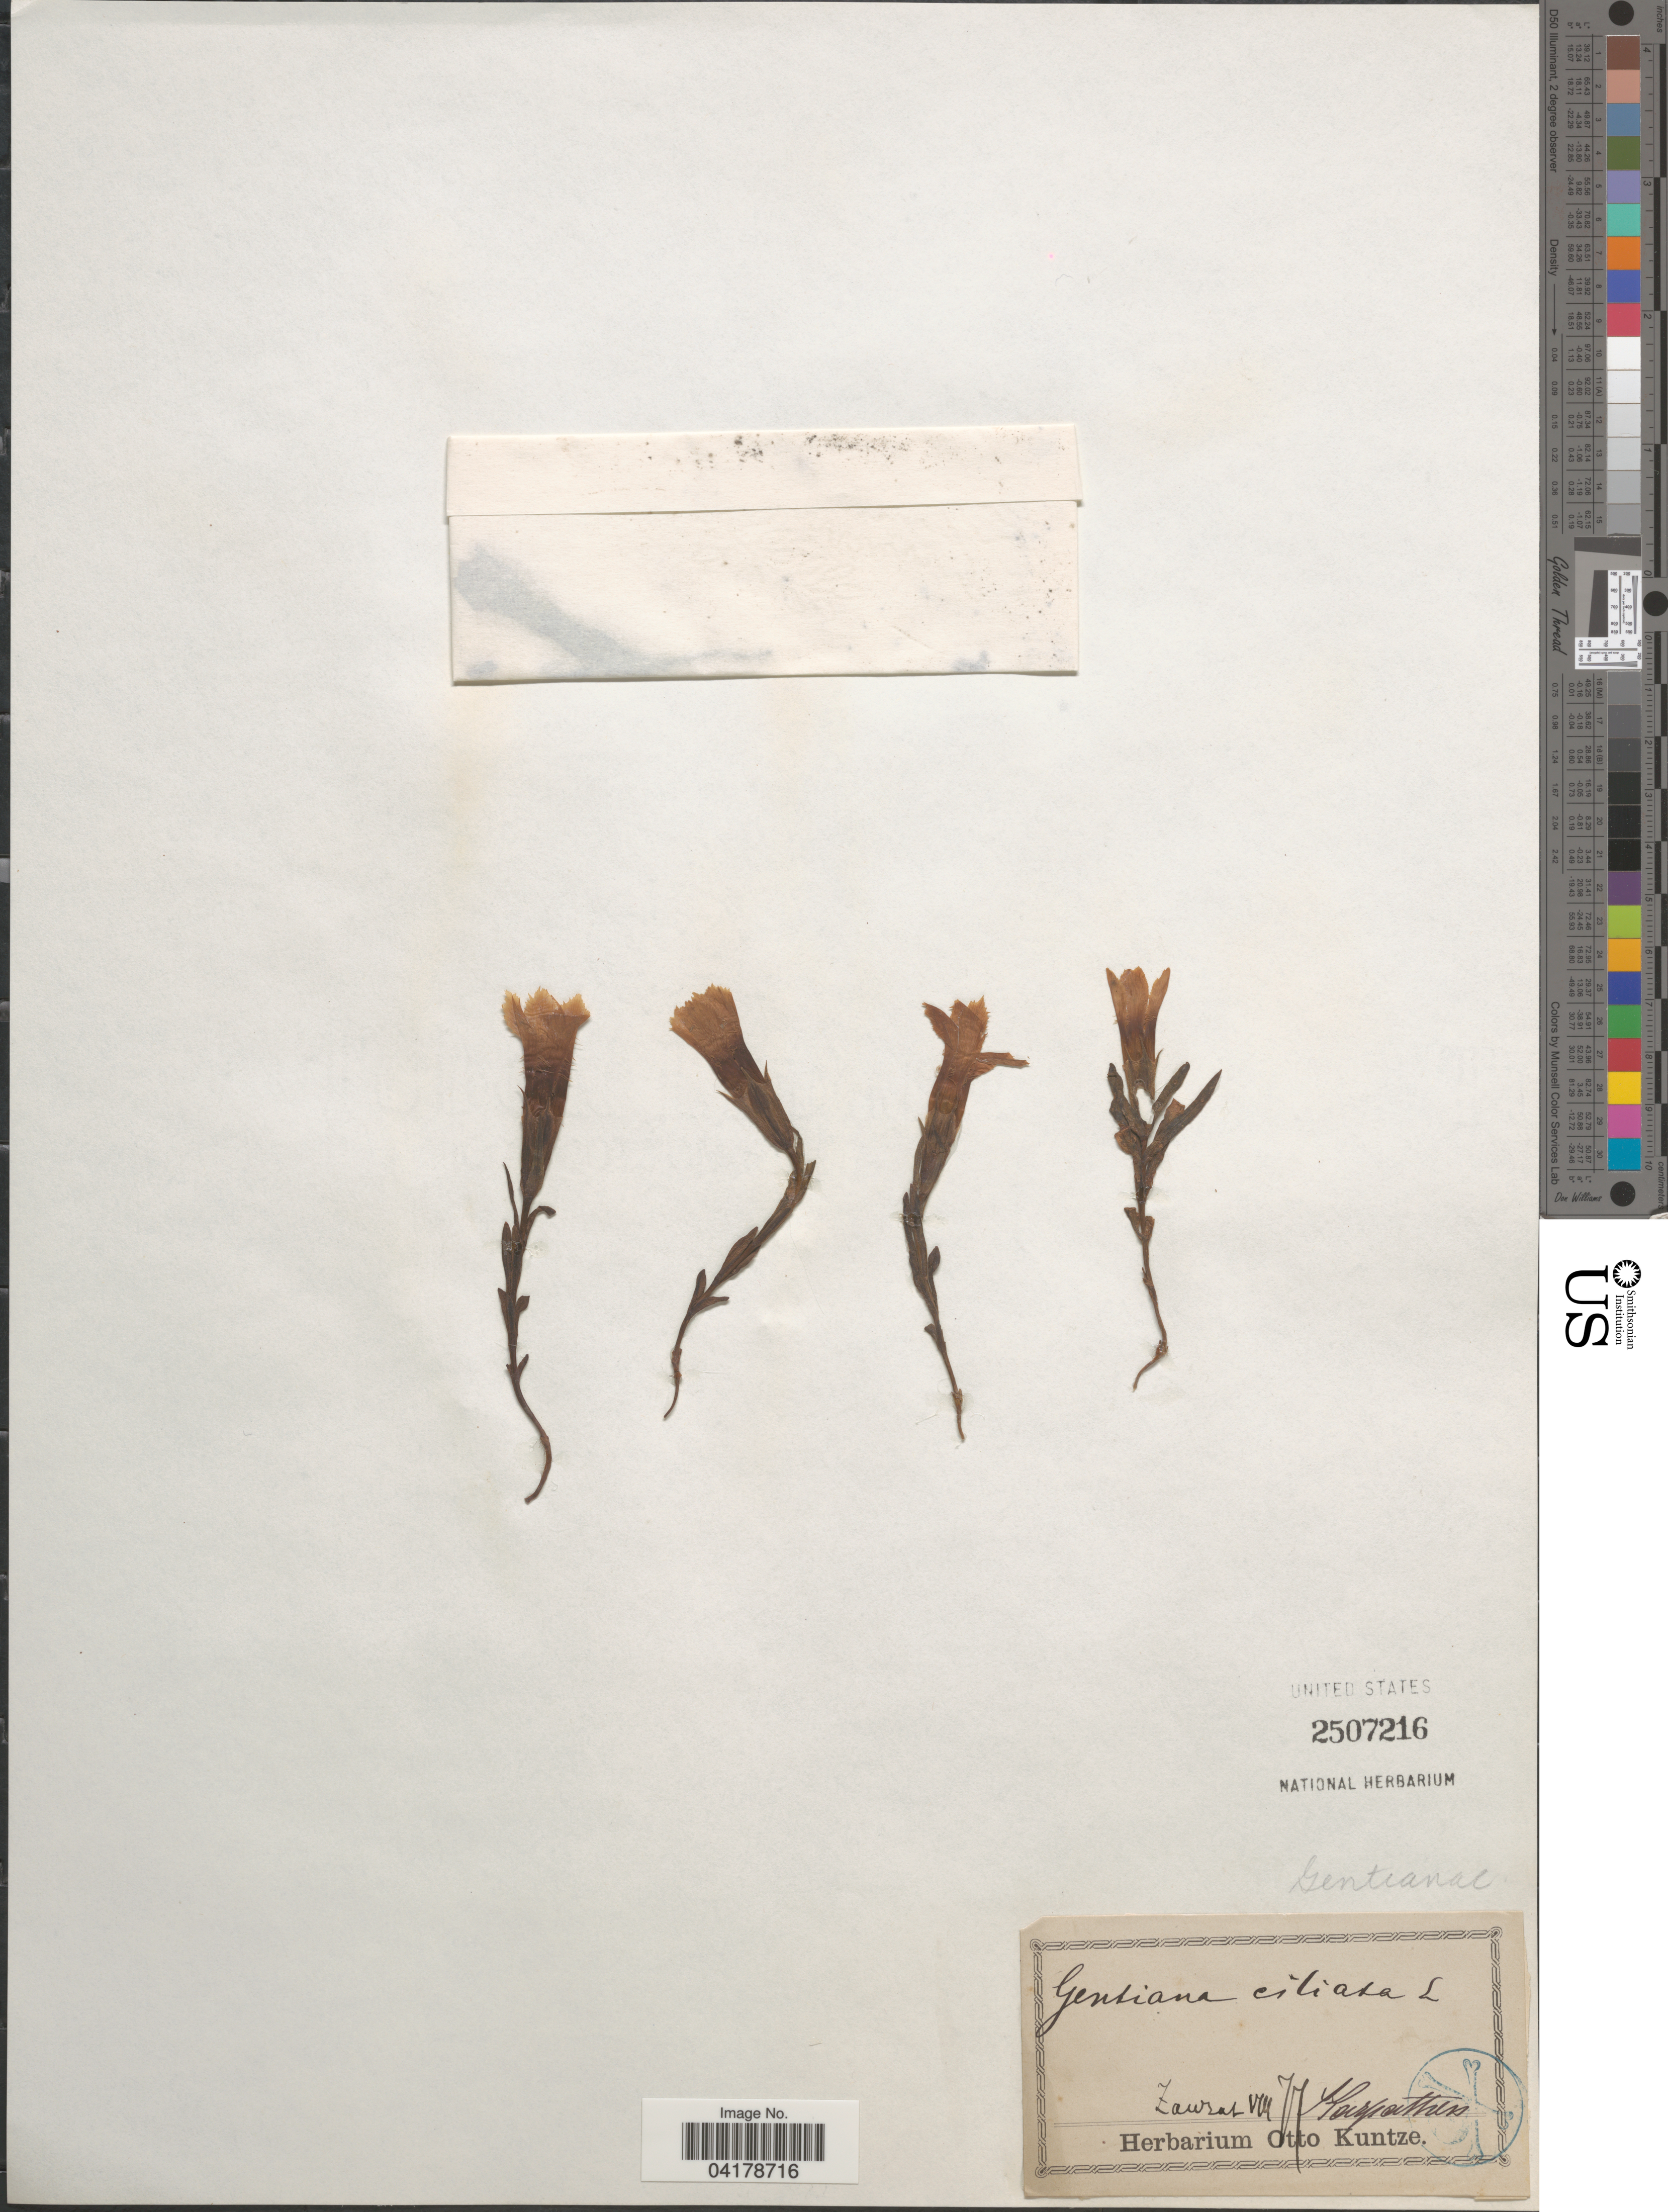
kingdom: Plantae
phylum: Tracheophyta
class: Magnoliopsida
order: Gentianales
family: Gentianaceae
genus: Gentiana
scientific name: Gentiana ciliata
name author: L.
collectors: ex herb. Otto Kuntze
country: Poland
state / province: Malopolskie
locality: Zawrat om Karpathen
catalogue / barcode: US 2507216